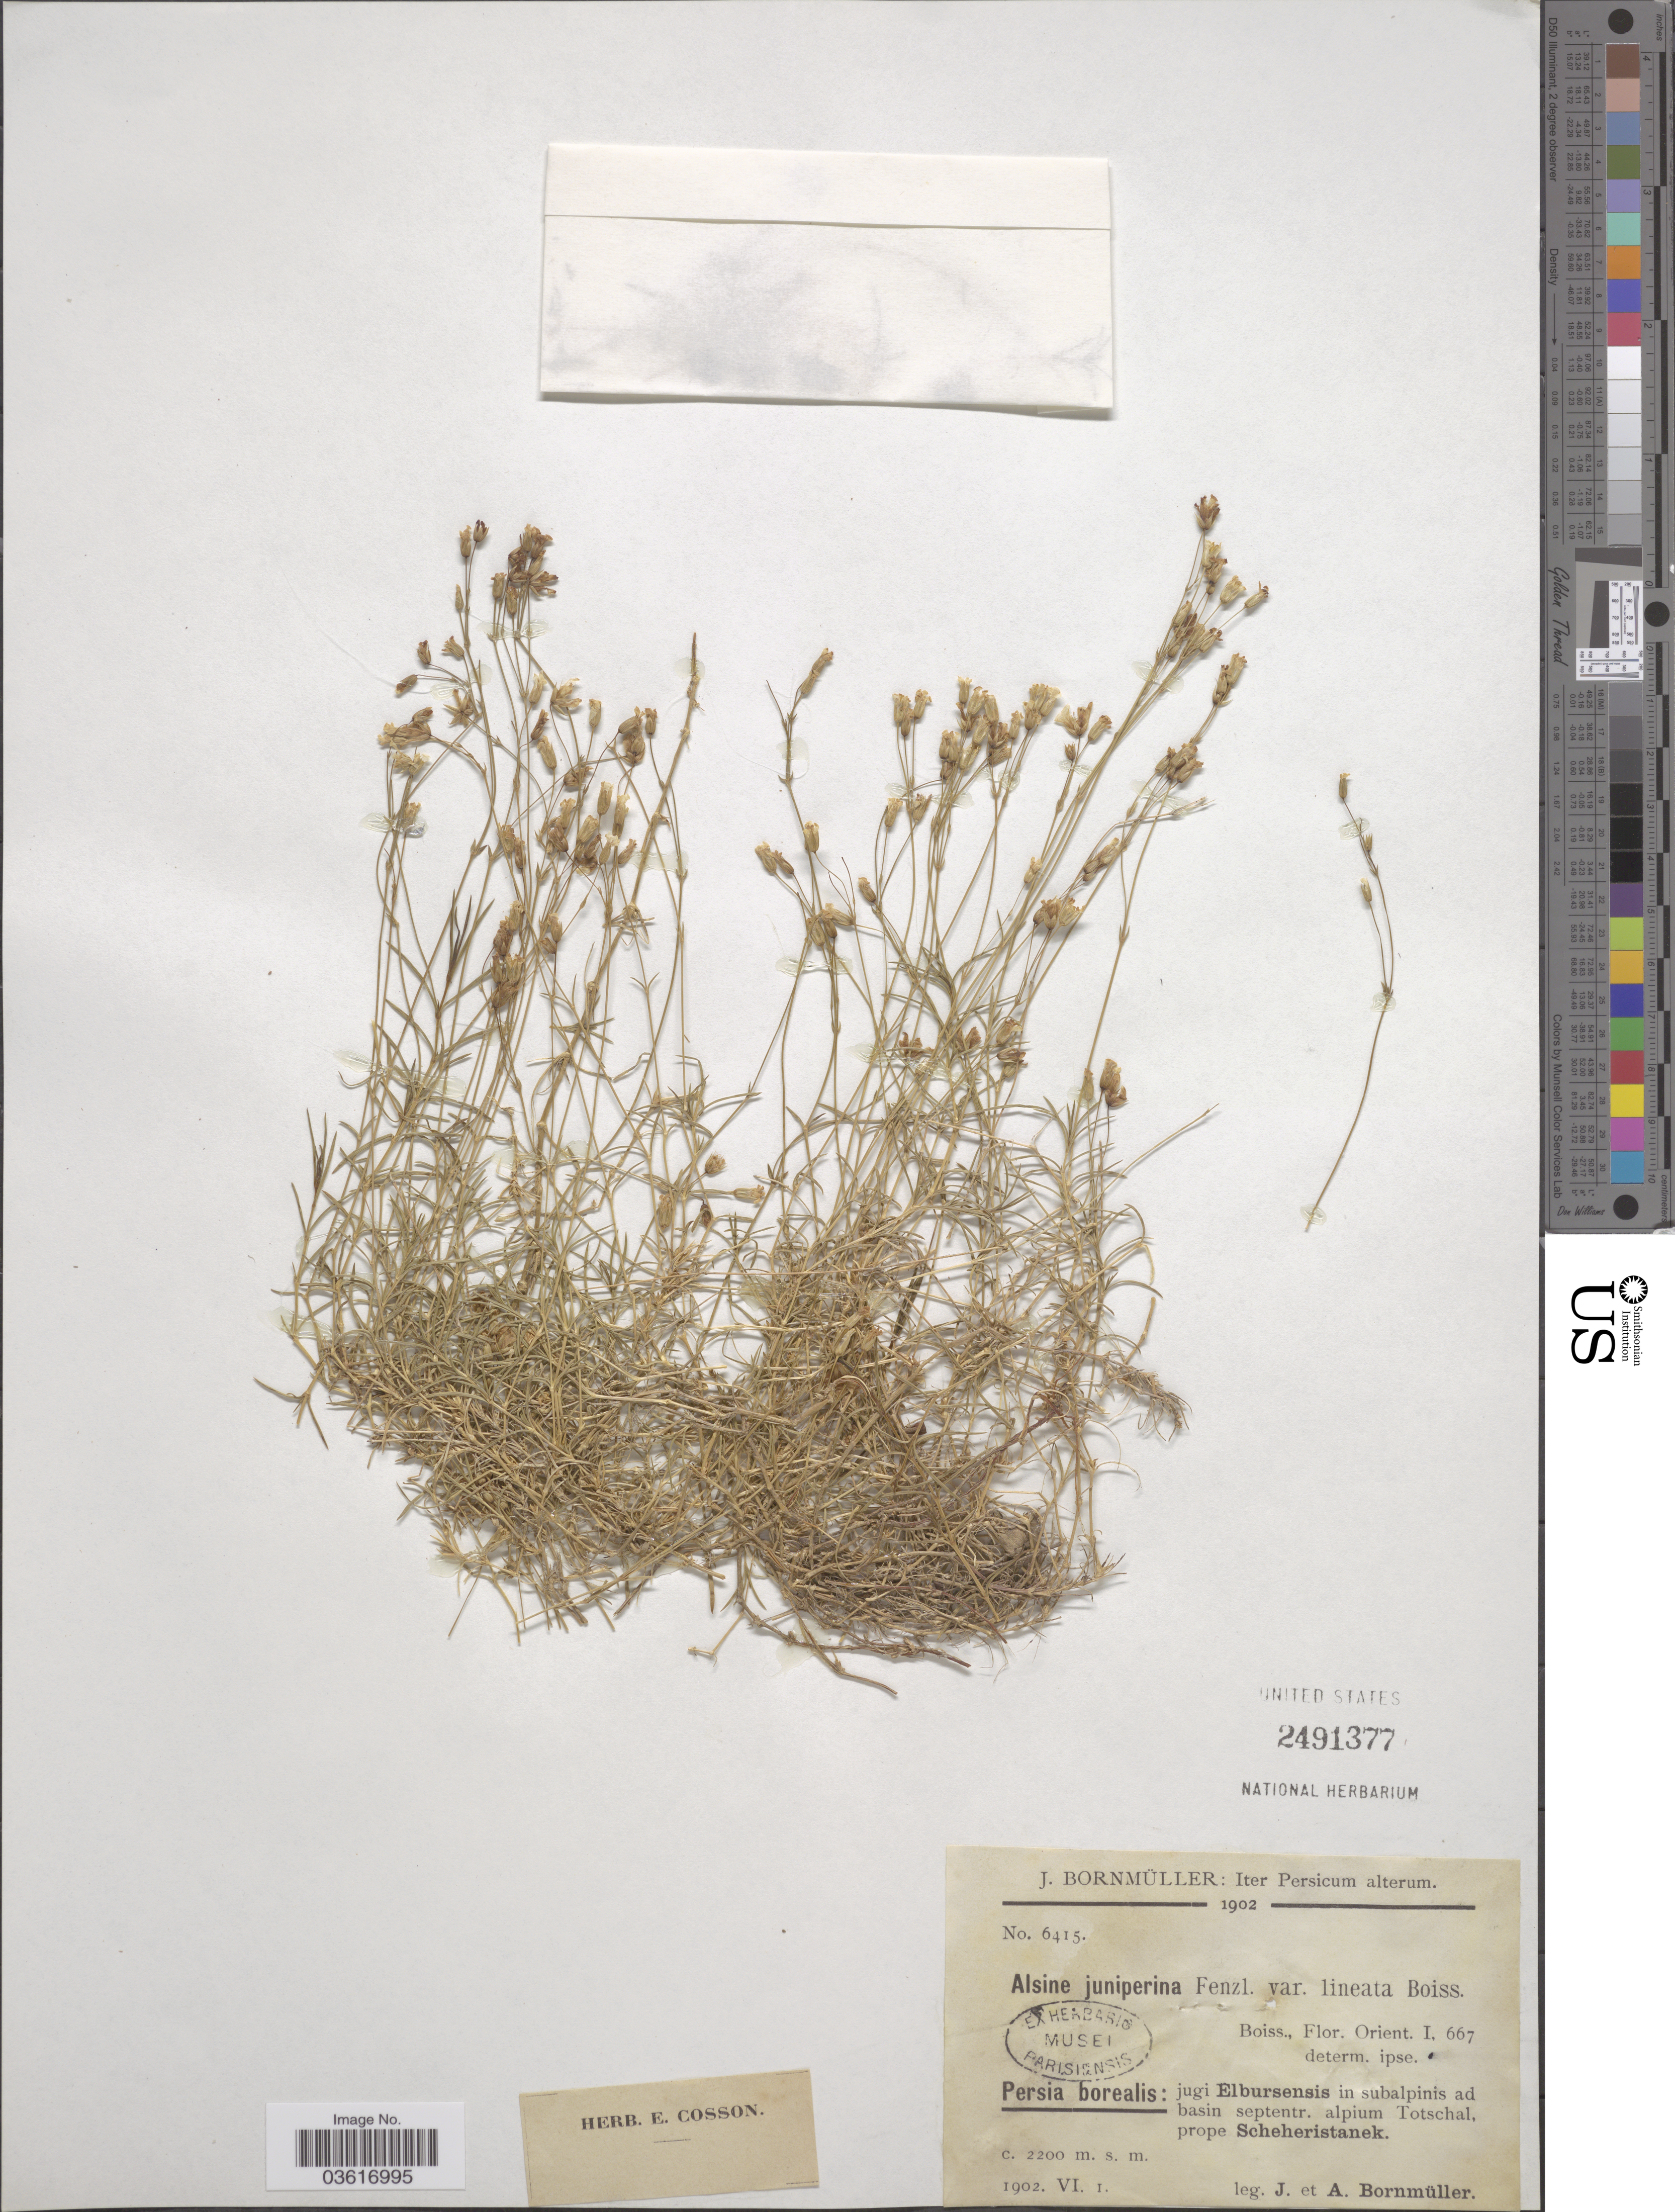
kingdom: Plantae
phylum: Tracheophyta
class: Magnoliopsida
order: Caryophyllales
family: Caryophyllaceae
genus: Minuartia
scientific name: Minuartia lineata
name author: Bornm.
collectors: J. Bornmüller & A. Bornmüller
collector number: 6415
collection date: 1902-06-01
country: Iran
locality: Persia borealis: jugi Elbursensis in subalpinis ad basin septentr. alpium Totschal, prope Scheheristanek.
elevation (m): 2200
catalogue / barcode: US 2491377